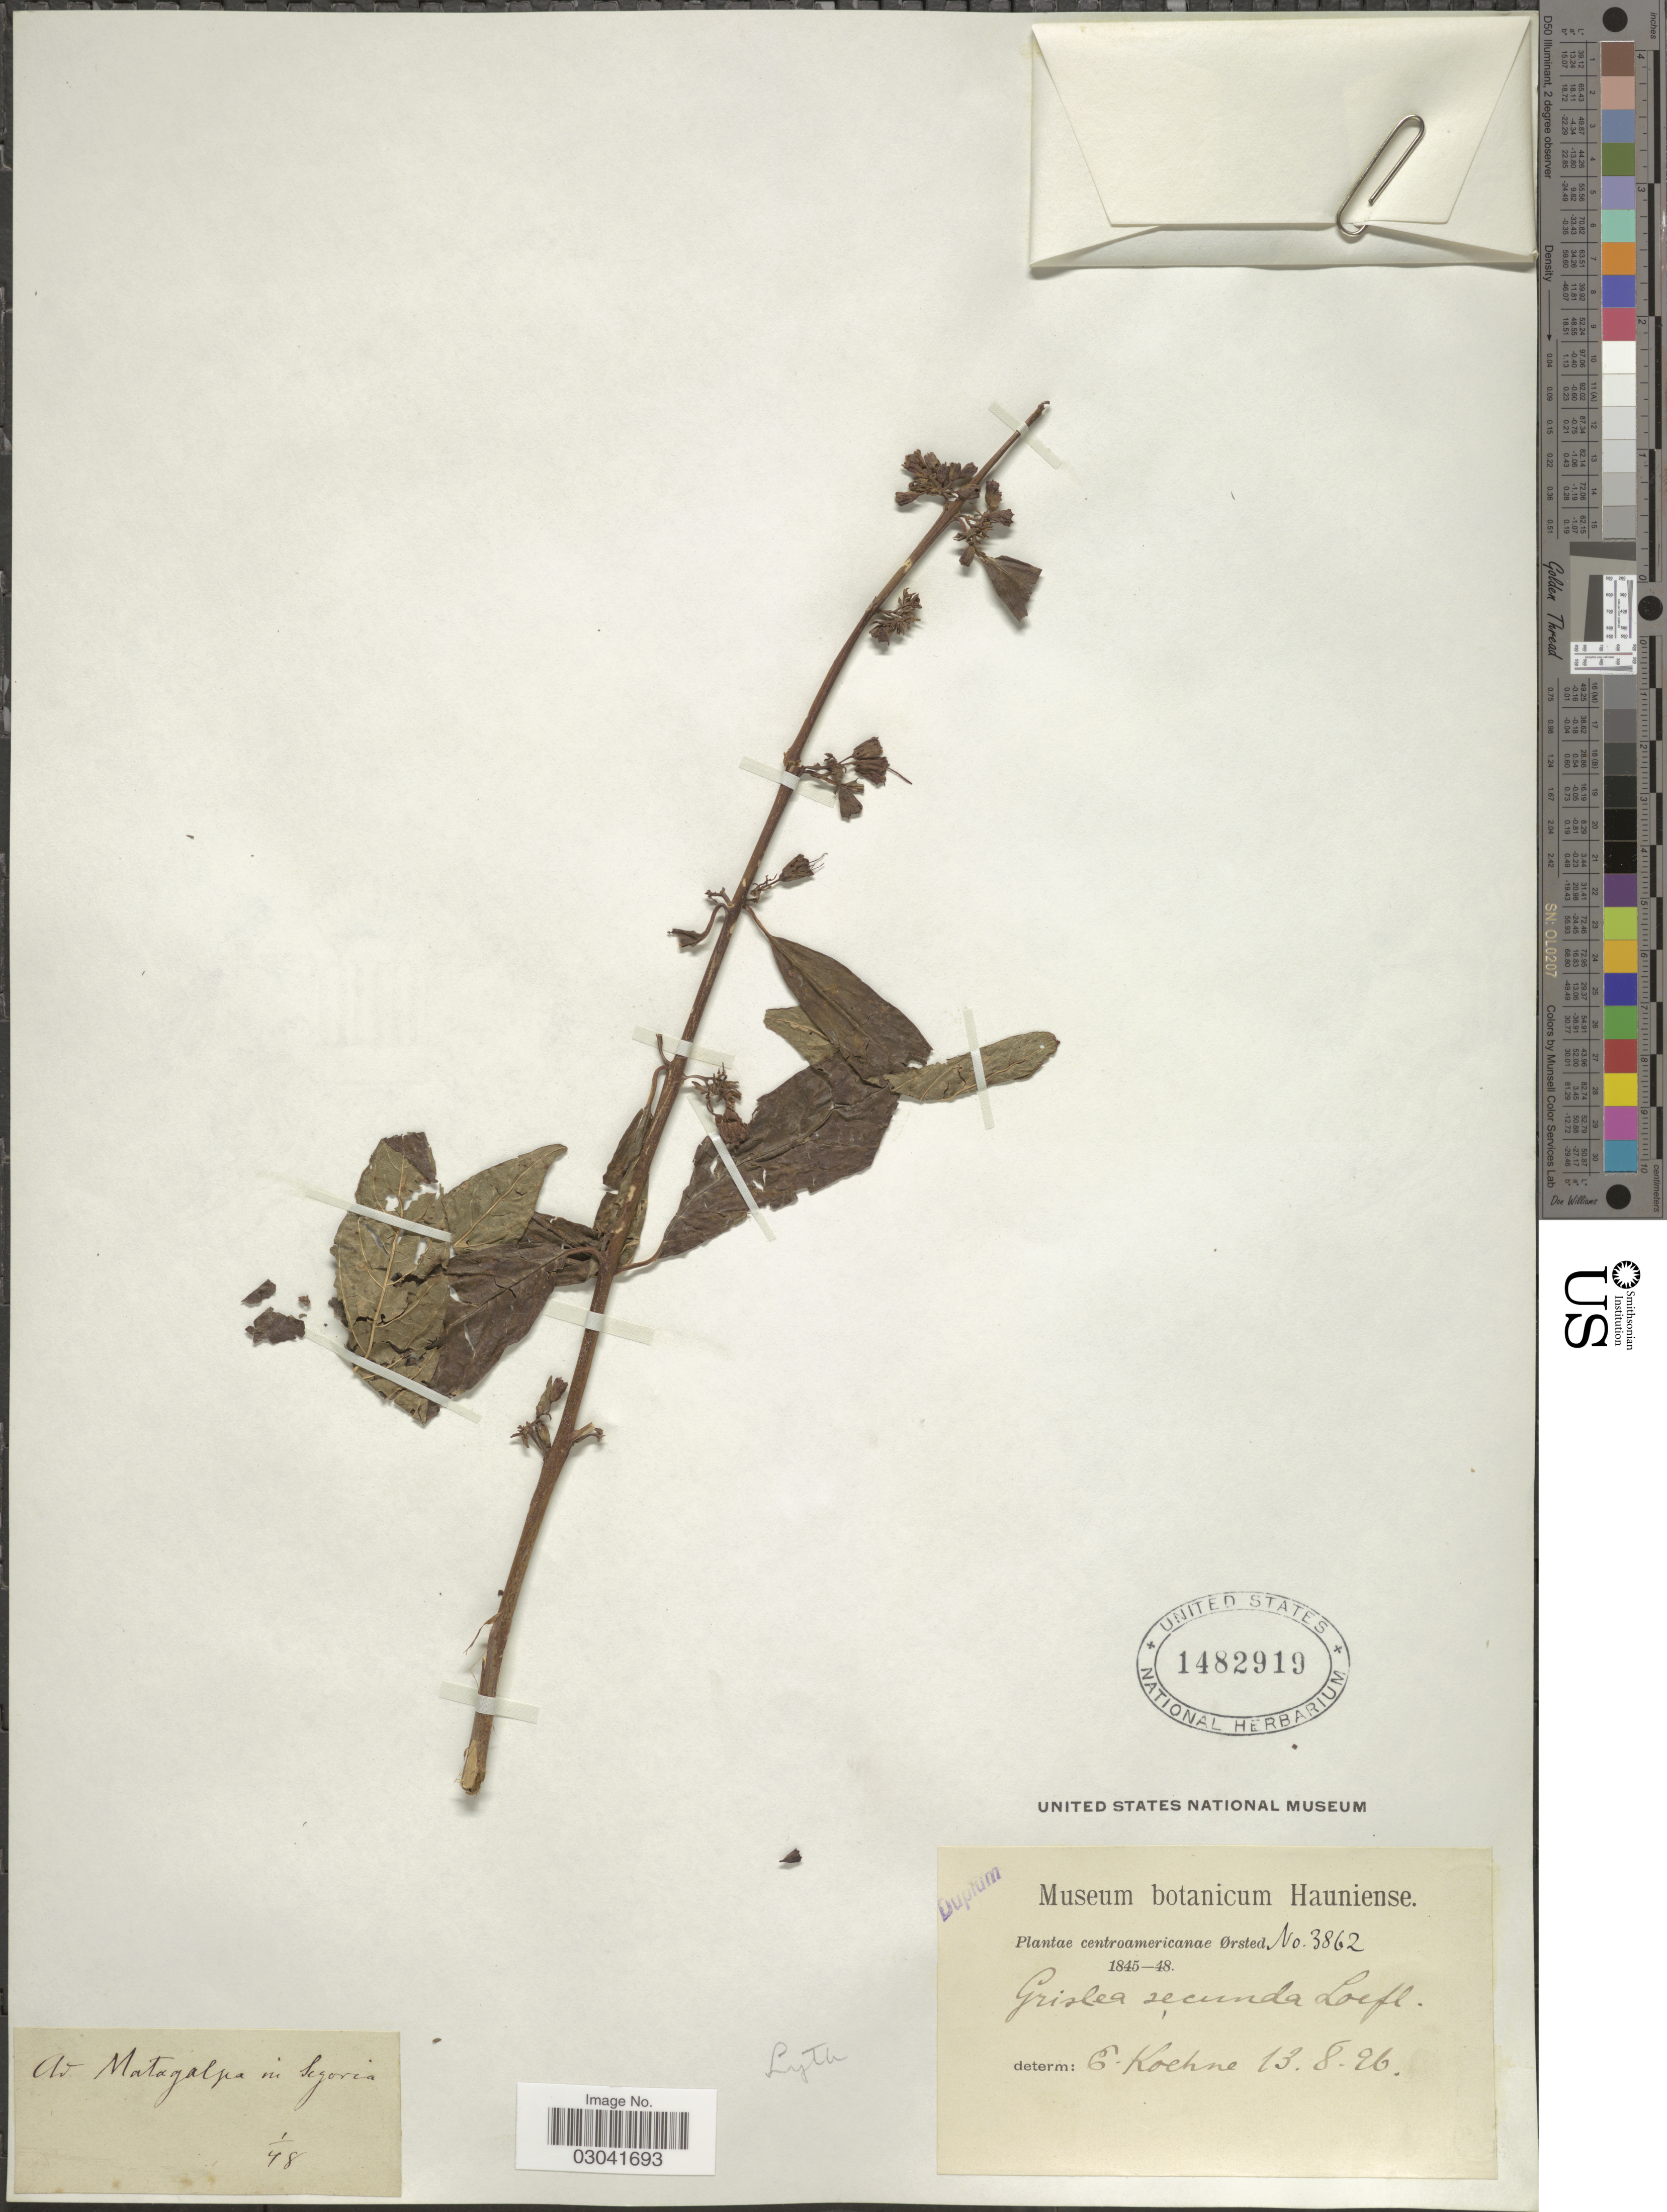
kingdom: Plantae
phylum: Tracheophyta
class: Magnoliopsida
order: Myrtales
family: Lythraceae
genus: Pehria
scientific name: Pehria compacta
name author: Sprague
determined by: Strong, Mark T., (BOT), Smithsonian Institution - National Museum of Natural History (UNITED STATES)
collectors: Ørsted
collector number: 3862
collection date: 1848-01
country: Nicaragua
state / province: Matagalpa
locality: Ad Matagalpa in Segovia.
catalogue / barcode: US 1482919